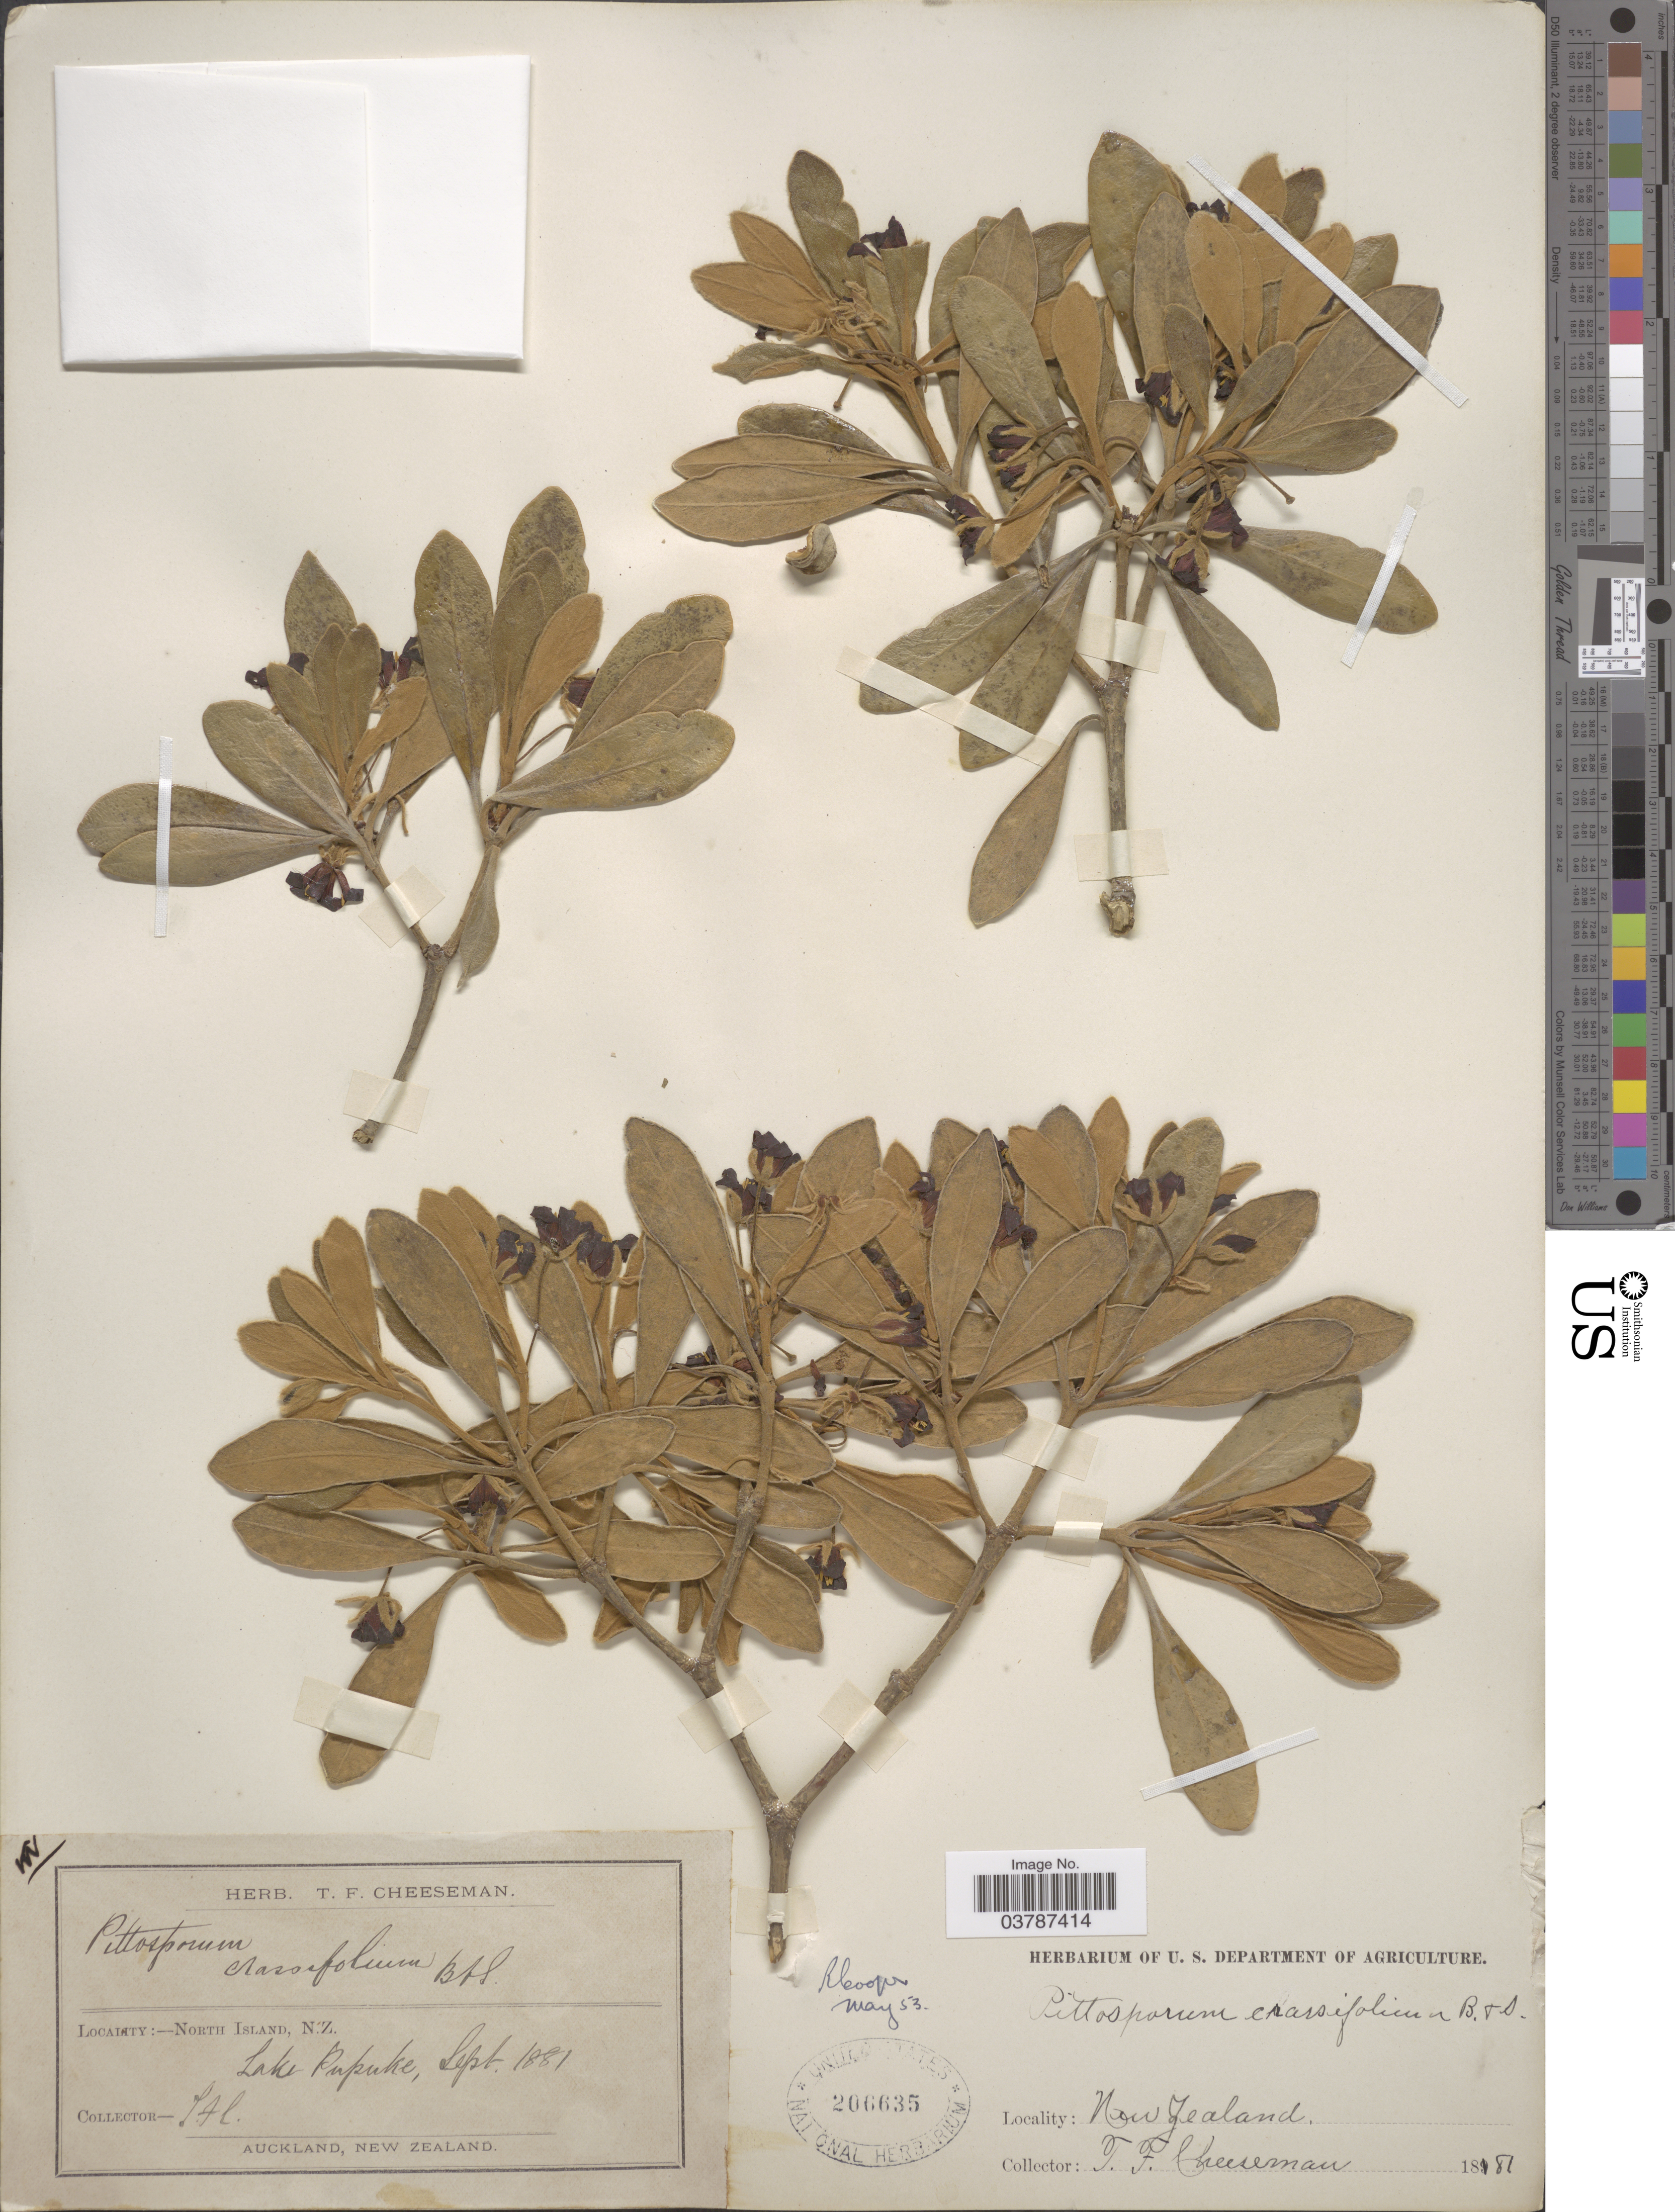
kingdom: Plantae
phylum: Tracheophyta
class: Magnoliopsida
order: Apiales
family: Pittosporaceae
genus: Pittosporum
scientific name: Pittosporum crassifolium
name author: Banks & Sol. ex A. Cunn.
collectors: T. F. Cheeseman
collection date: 1881-09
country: New Zealand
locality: North Island. Lake Pupuke.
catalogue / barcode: US 206635